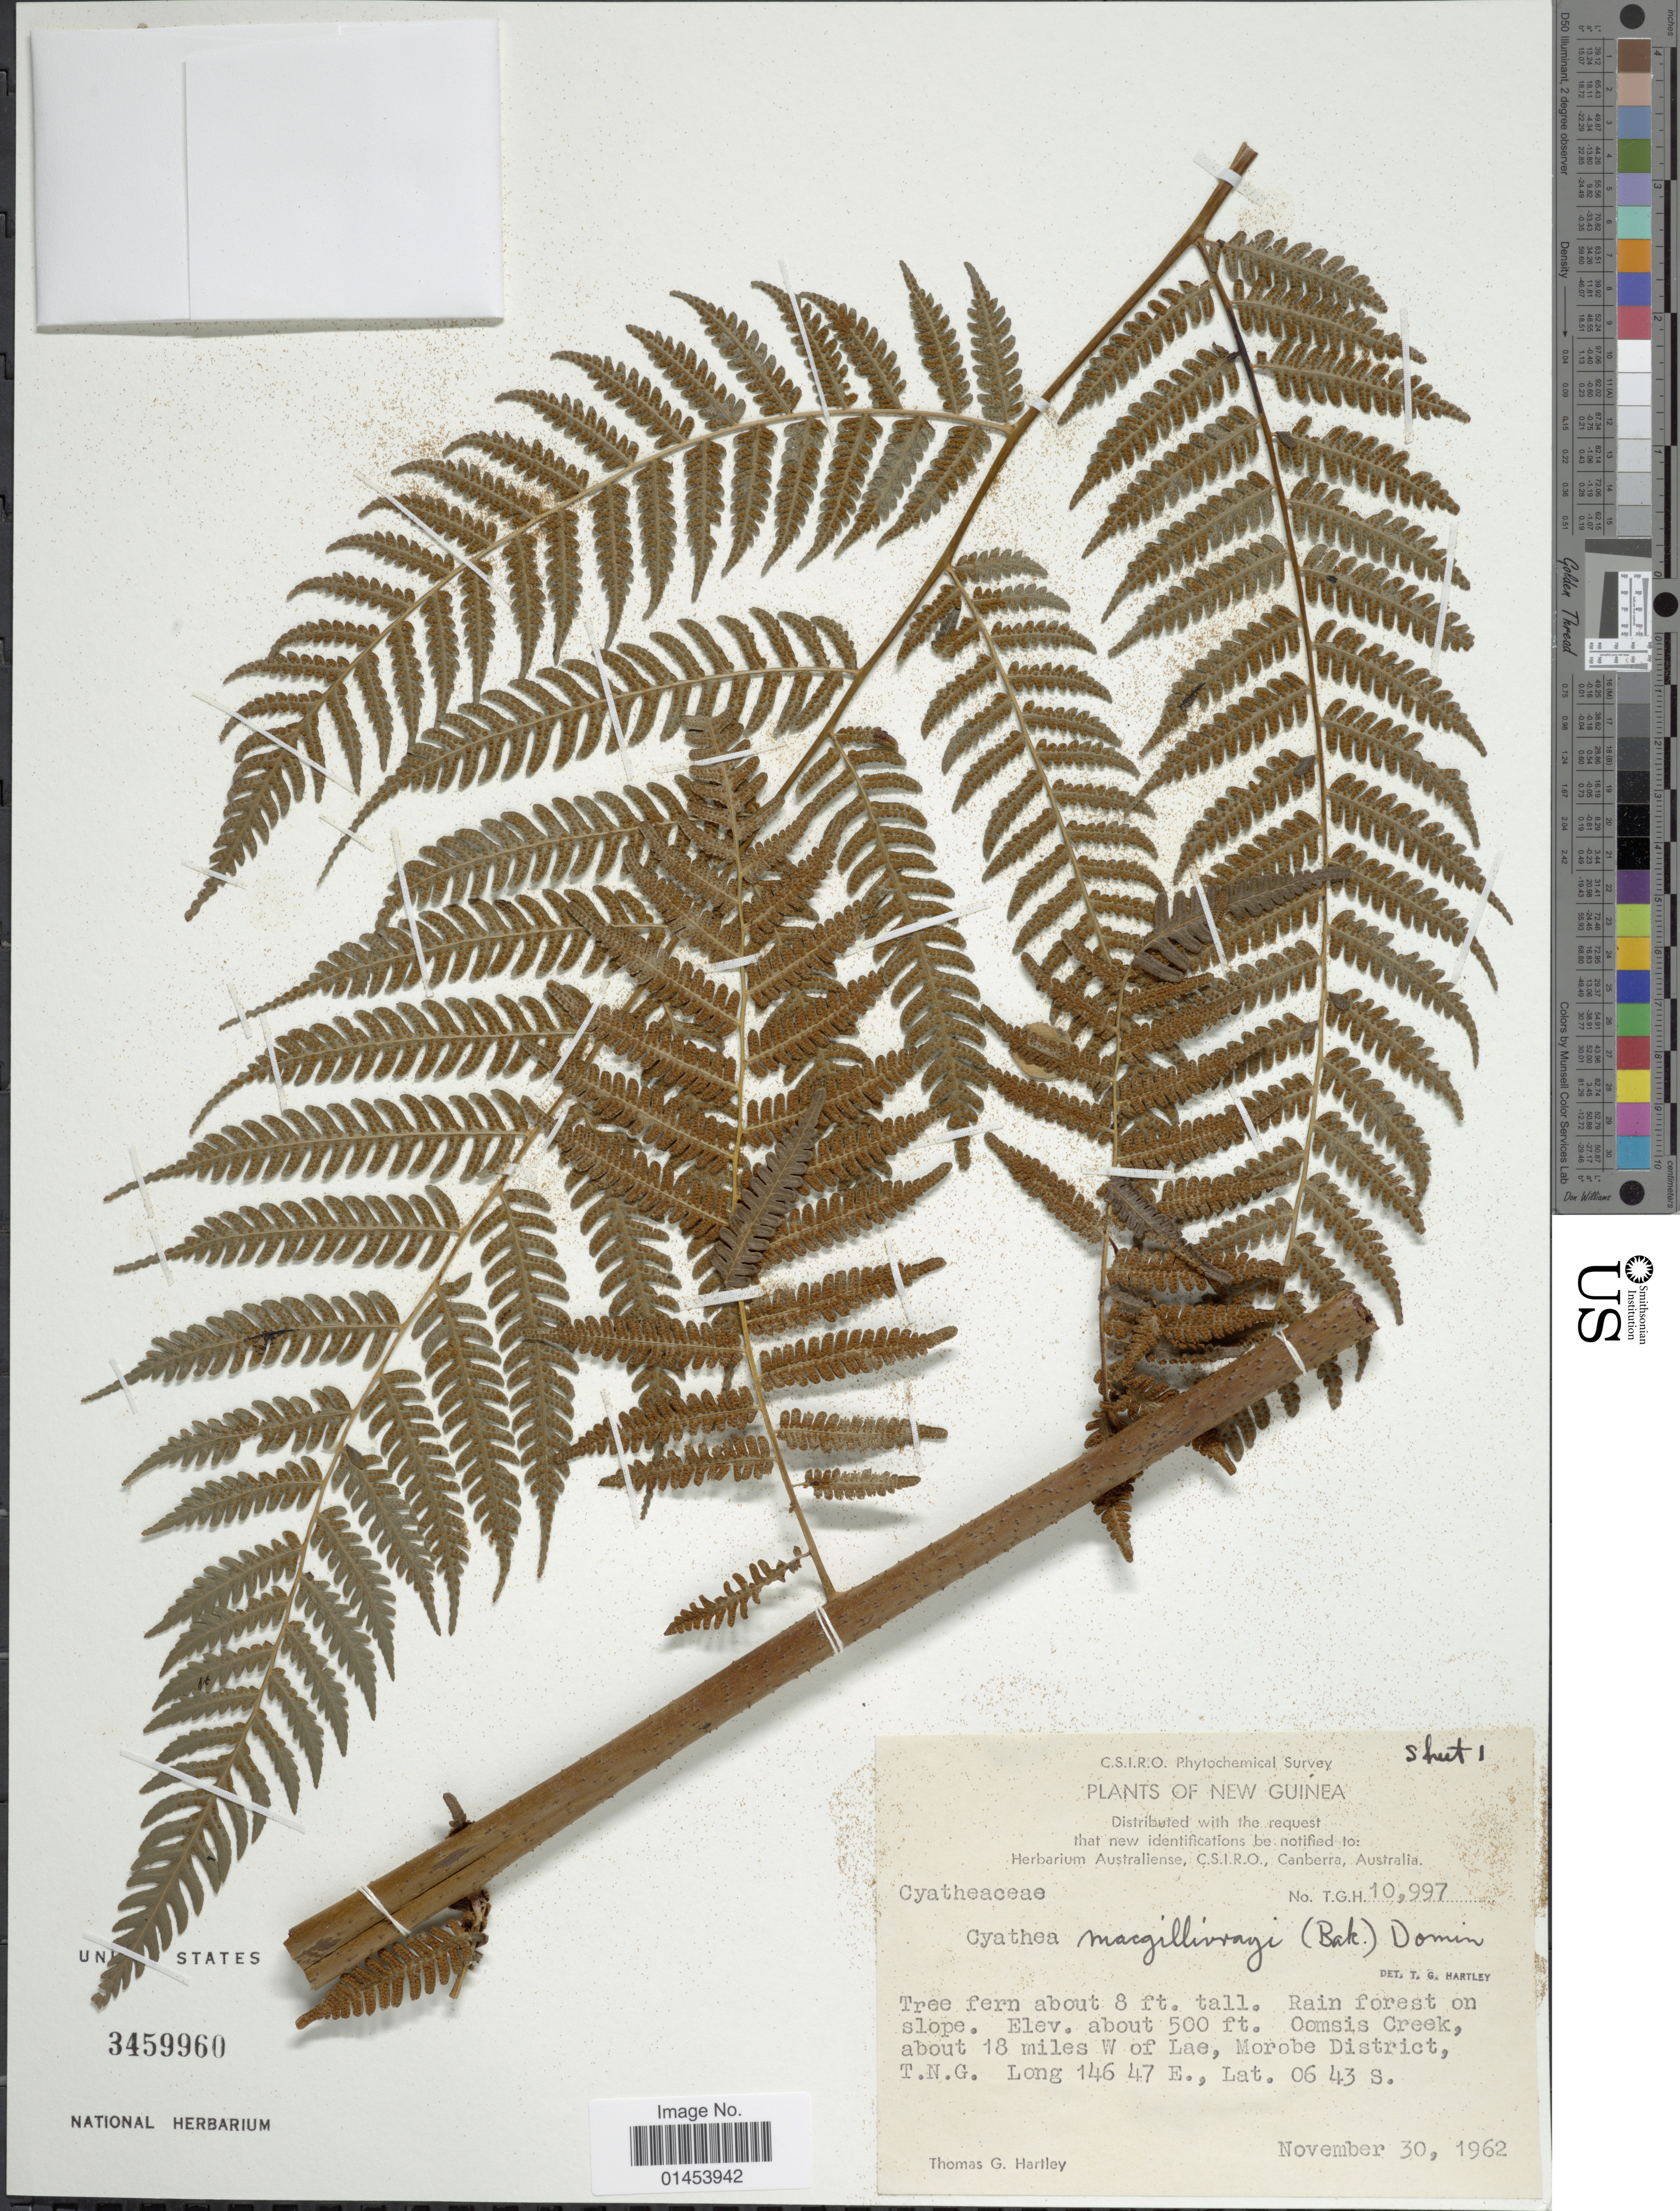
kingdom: Plantae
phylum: Tracheophyta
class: Polypodiopsida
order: Cyatheales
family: Cyatheaceae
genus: Cyathea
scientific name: Cyathea macgillivrayi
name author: (Baker) Domin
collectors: T. G. Hartley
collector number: TGH10997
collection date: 1962-11-30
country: Papua New Guinea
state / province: Morobe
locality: New Guinea. Oomsis Creek, about 18 miles W of Lae, Morobe District, T.N.G.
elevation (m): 152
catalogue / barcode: US 3459960